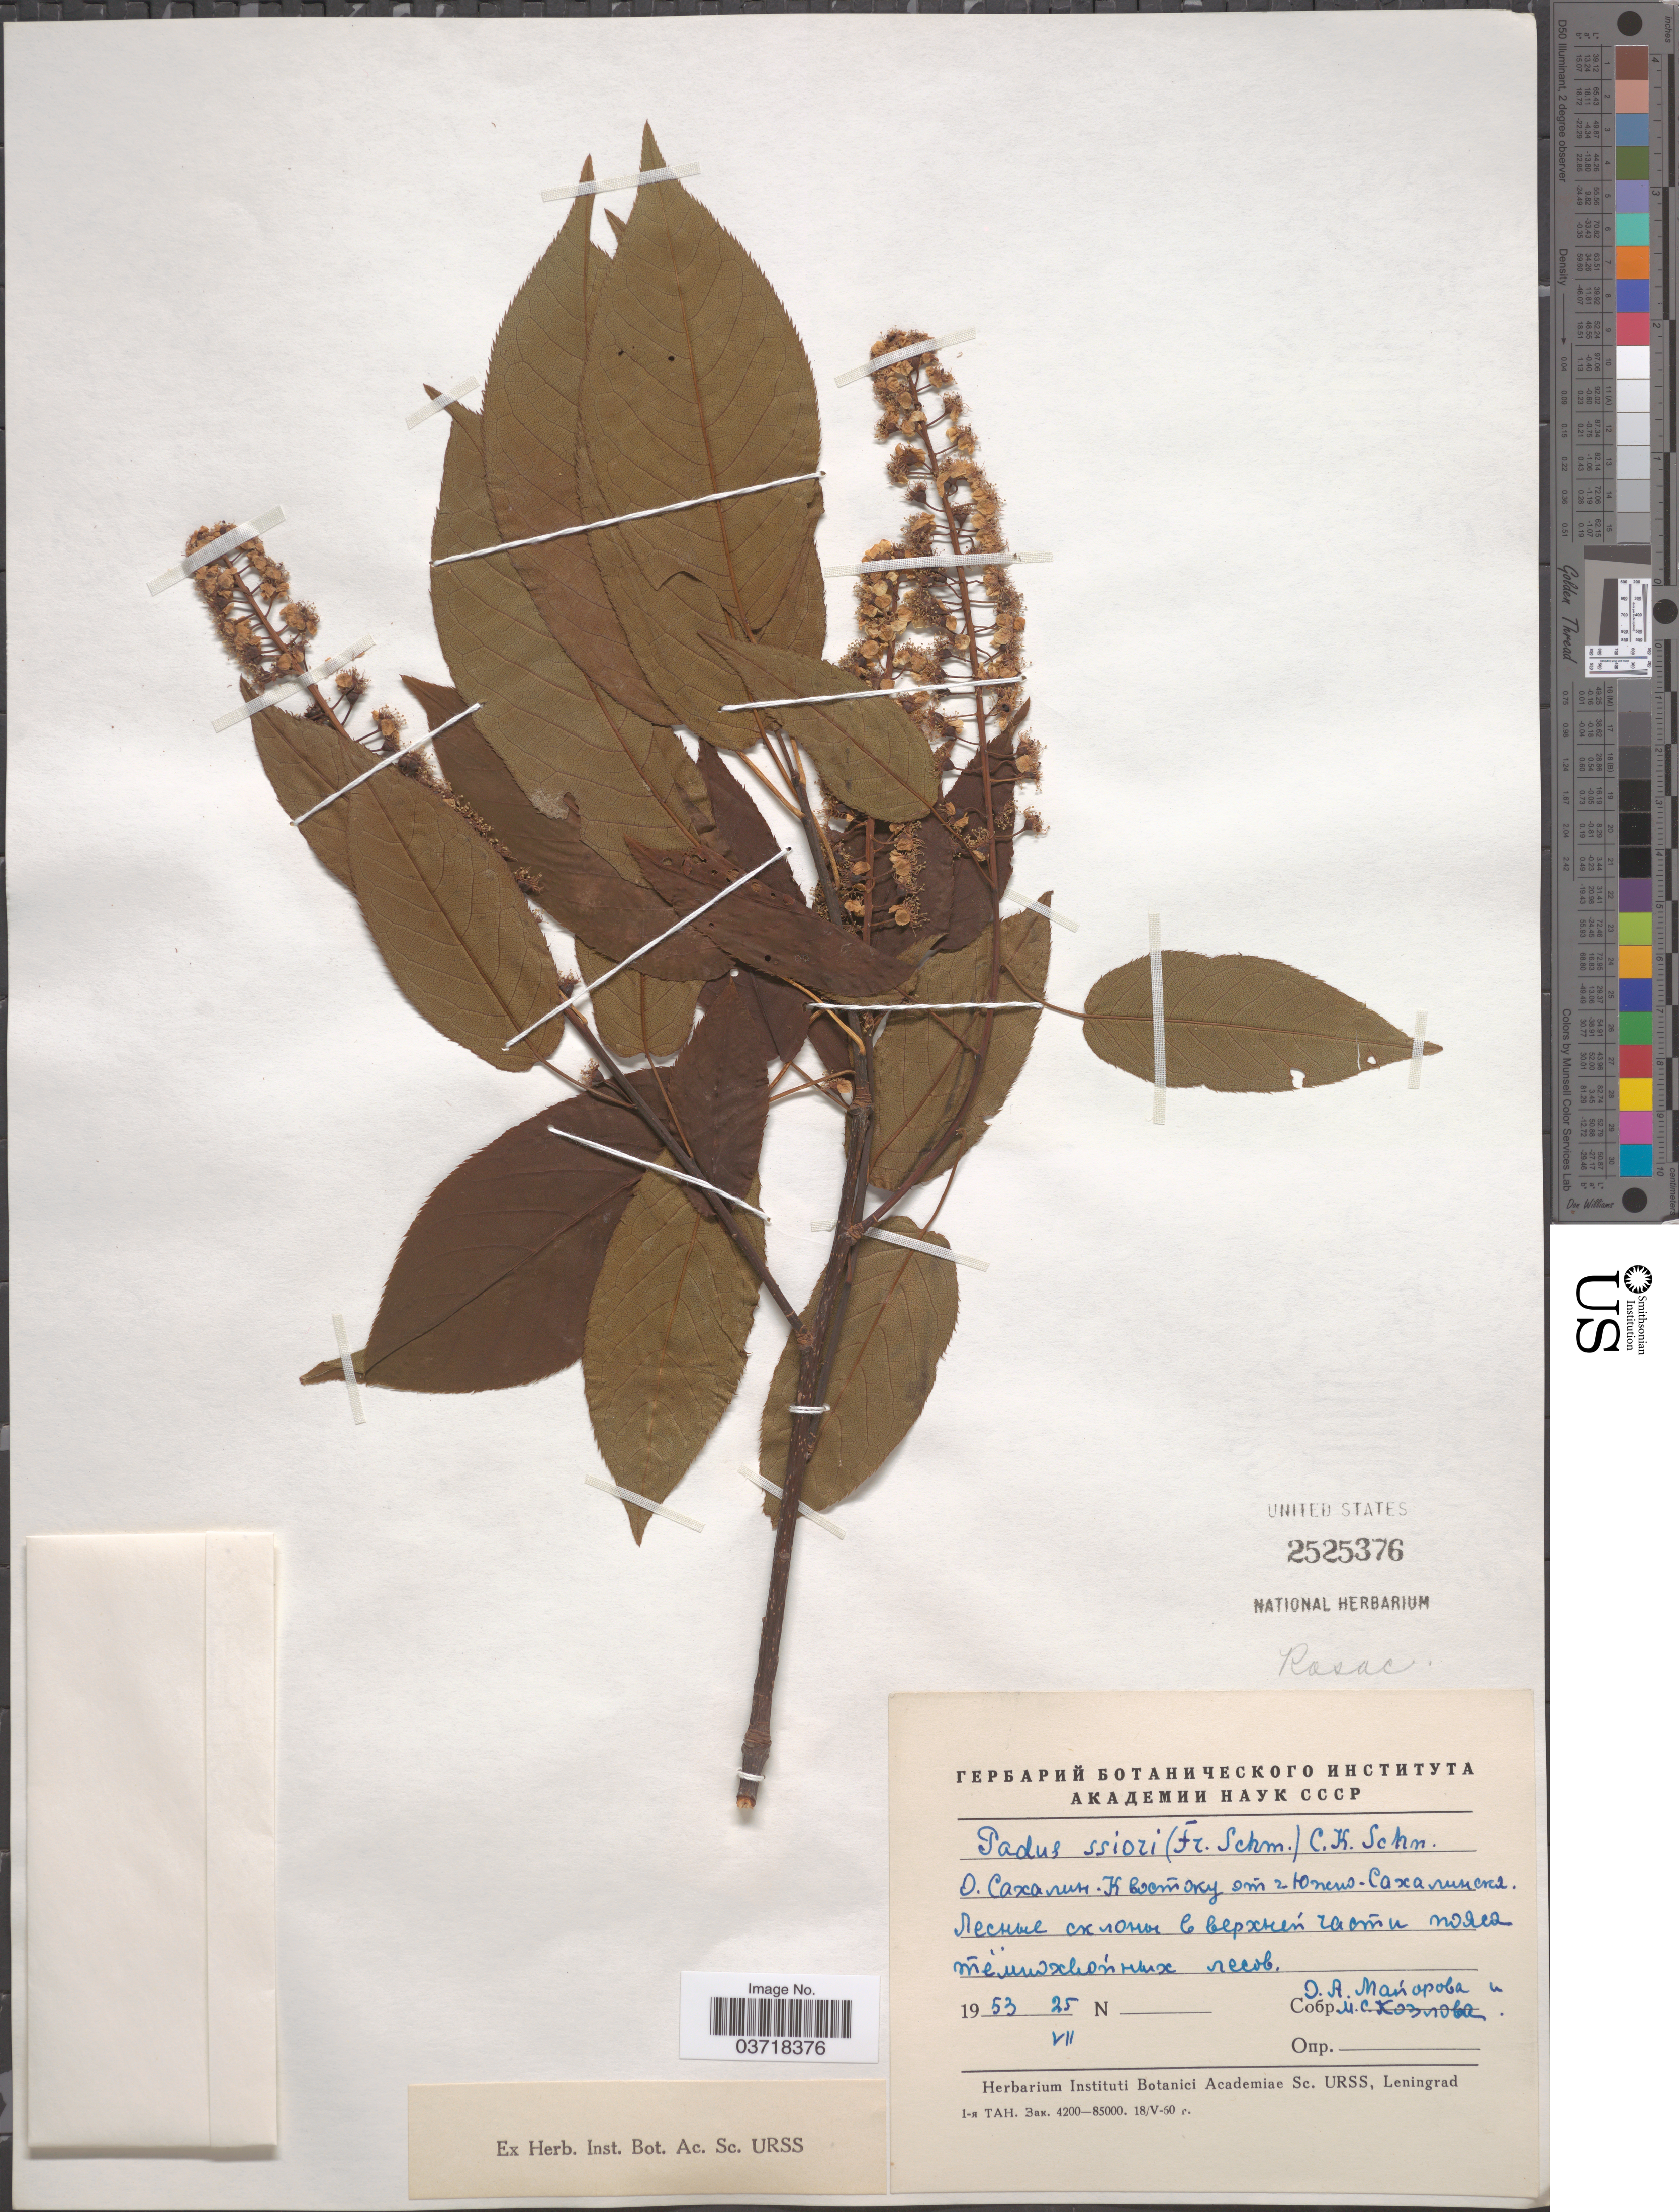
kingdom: Plantae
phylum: Tracheophyta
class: Magnoliopsida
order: Rosales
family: Rosaceae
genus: Prunus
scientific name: Prunus ssiori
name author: F. Schmidt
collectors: X & X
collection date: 1953-07-25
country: Russian Federation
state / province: Sakhalin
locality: East of Yuzhno-Sakhalinsk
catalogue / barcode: US 2525376